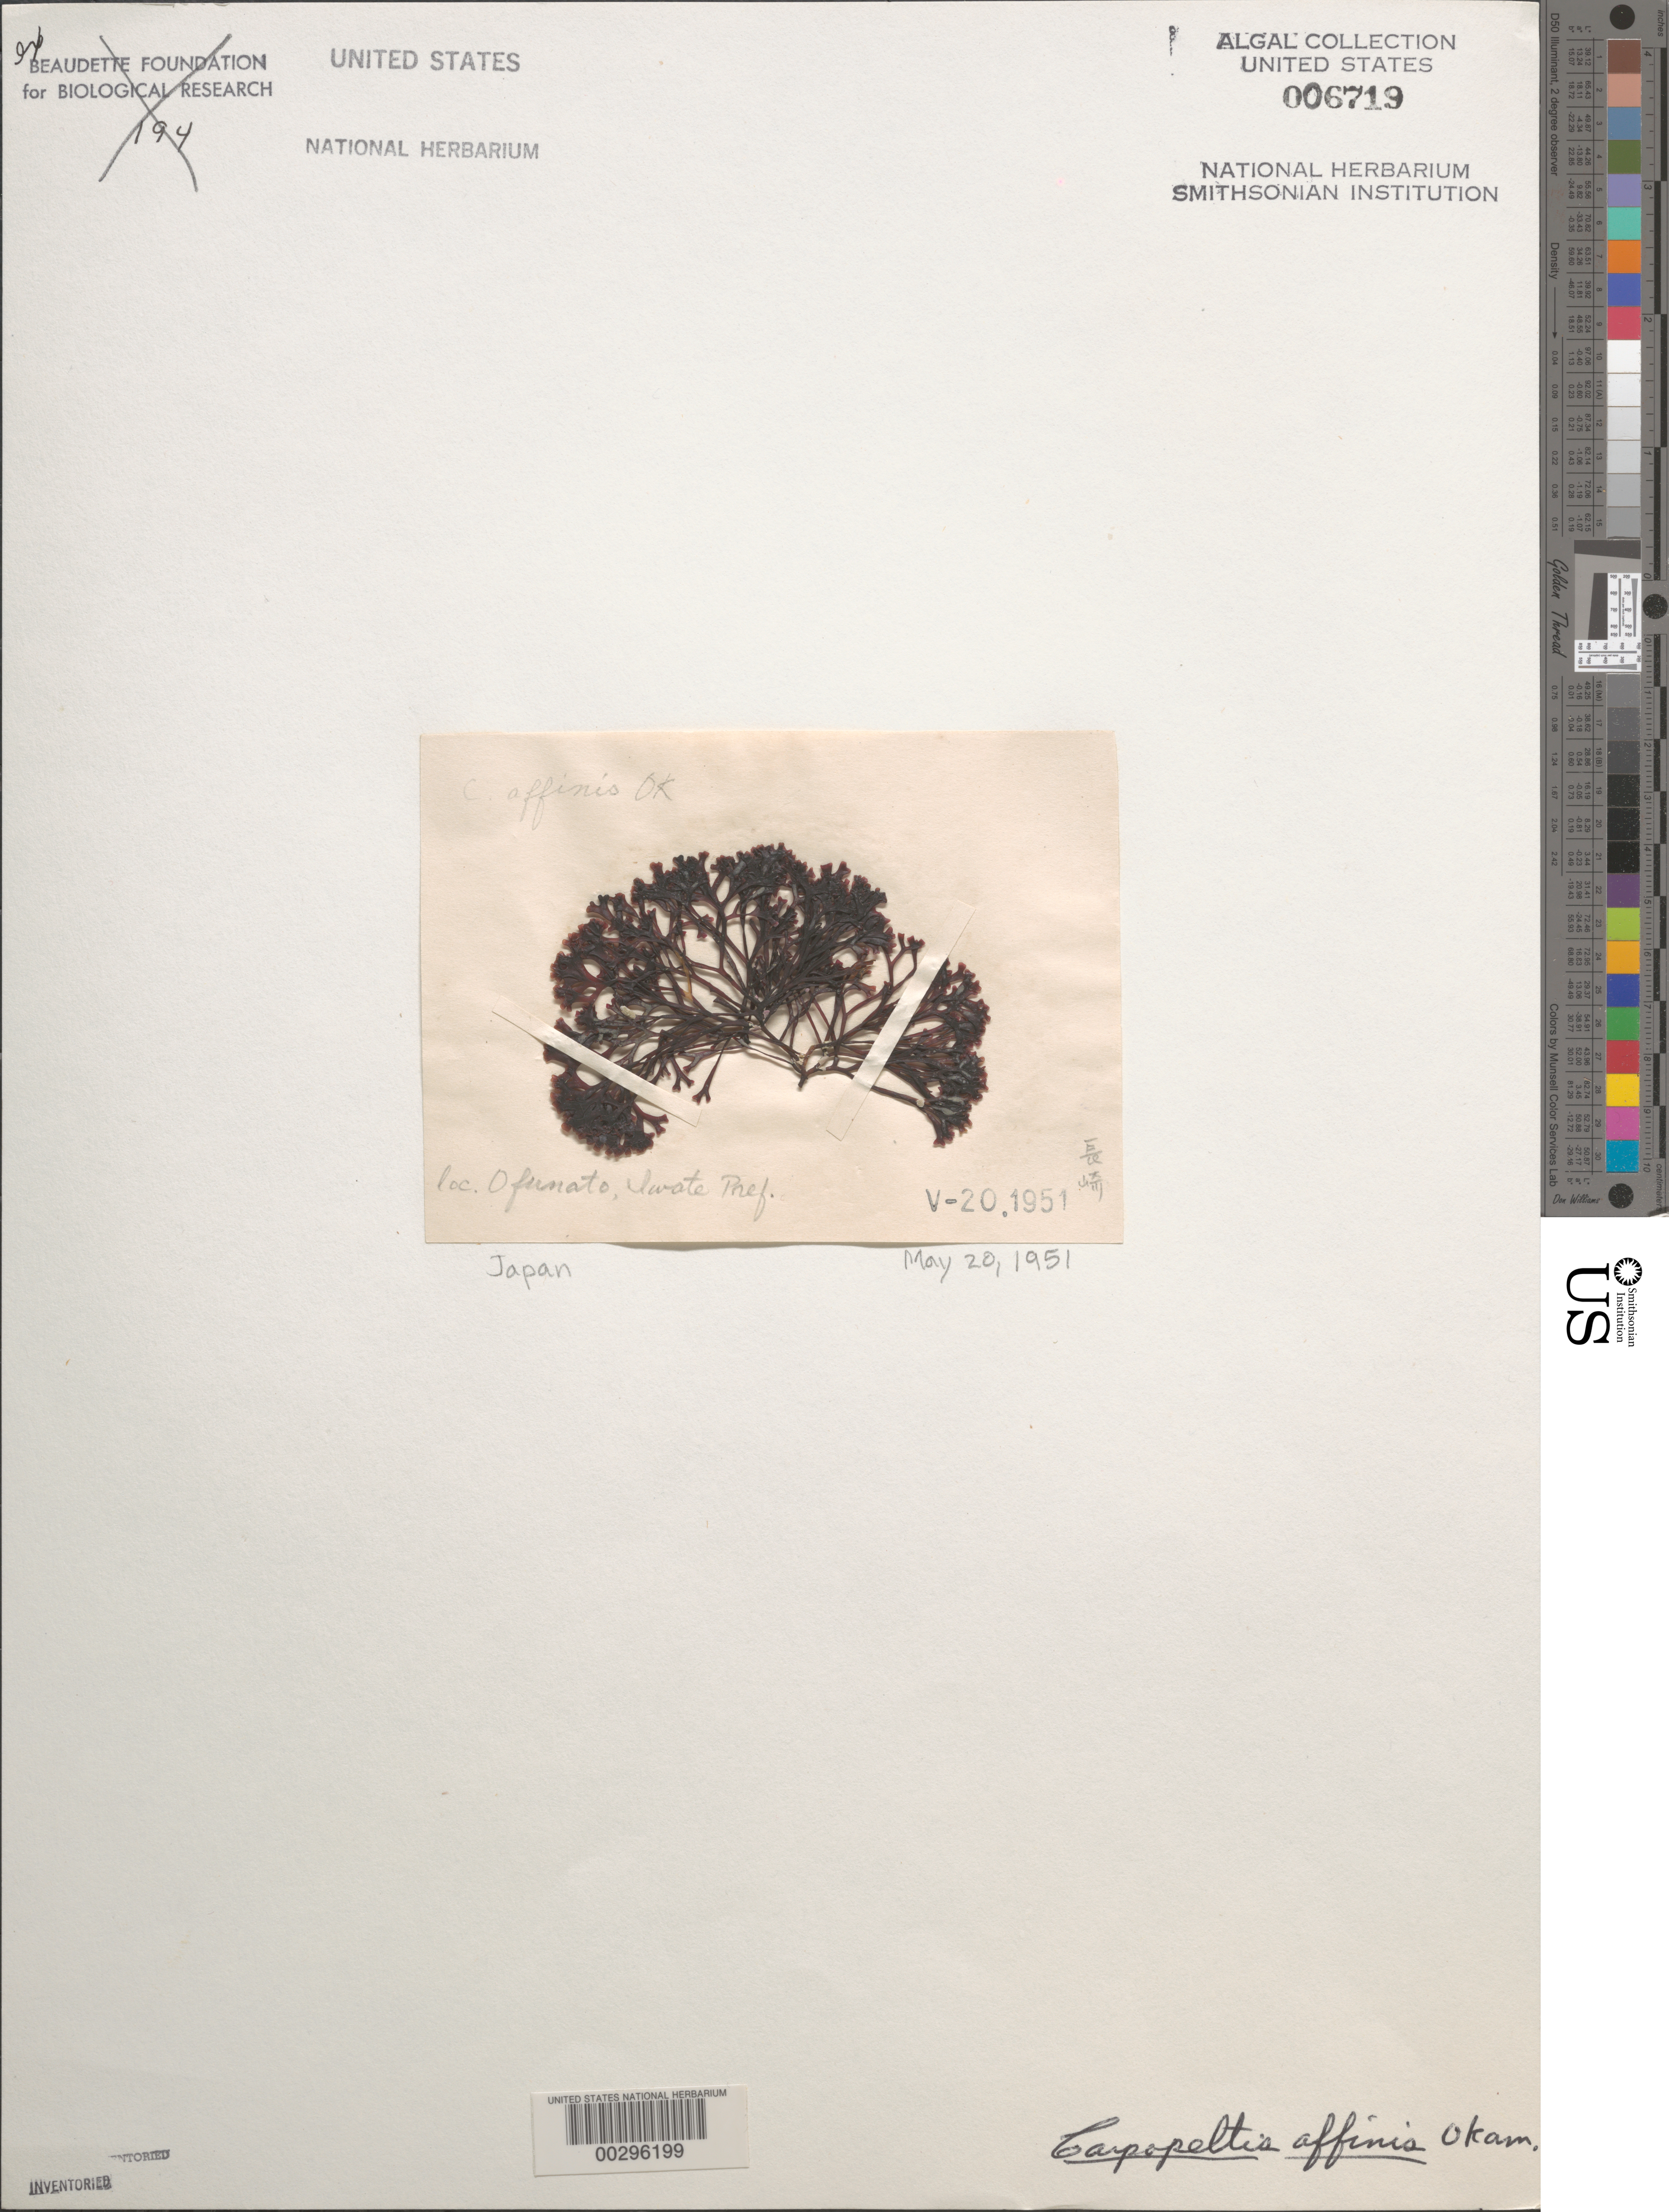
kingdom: Plantae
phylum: Rhodophyta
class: Florideophyceae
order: Halymeniales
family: Halymeniaceae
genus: Polyopes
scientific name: Polyopes affinis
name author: (Harvey) Kawaguchi & Wang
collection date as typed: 20 May 1951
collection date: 1951-05-20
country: Japan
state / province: Iwate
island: Honshu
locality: Ofunato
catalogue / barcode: US 6719